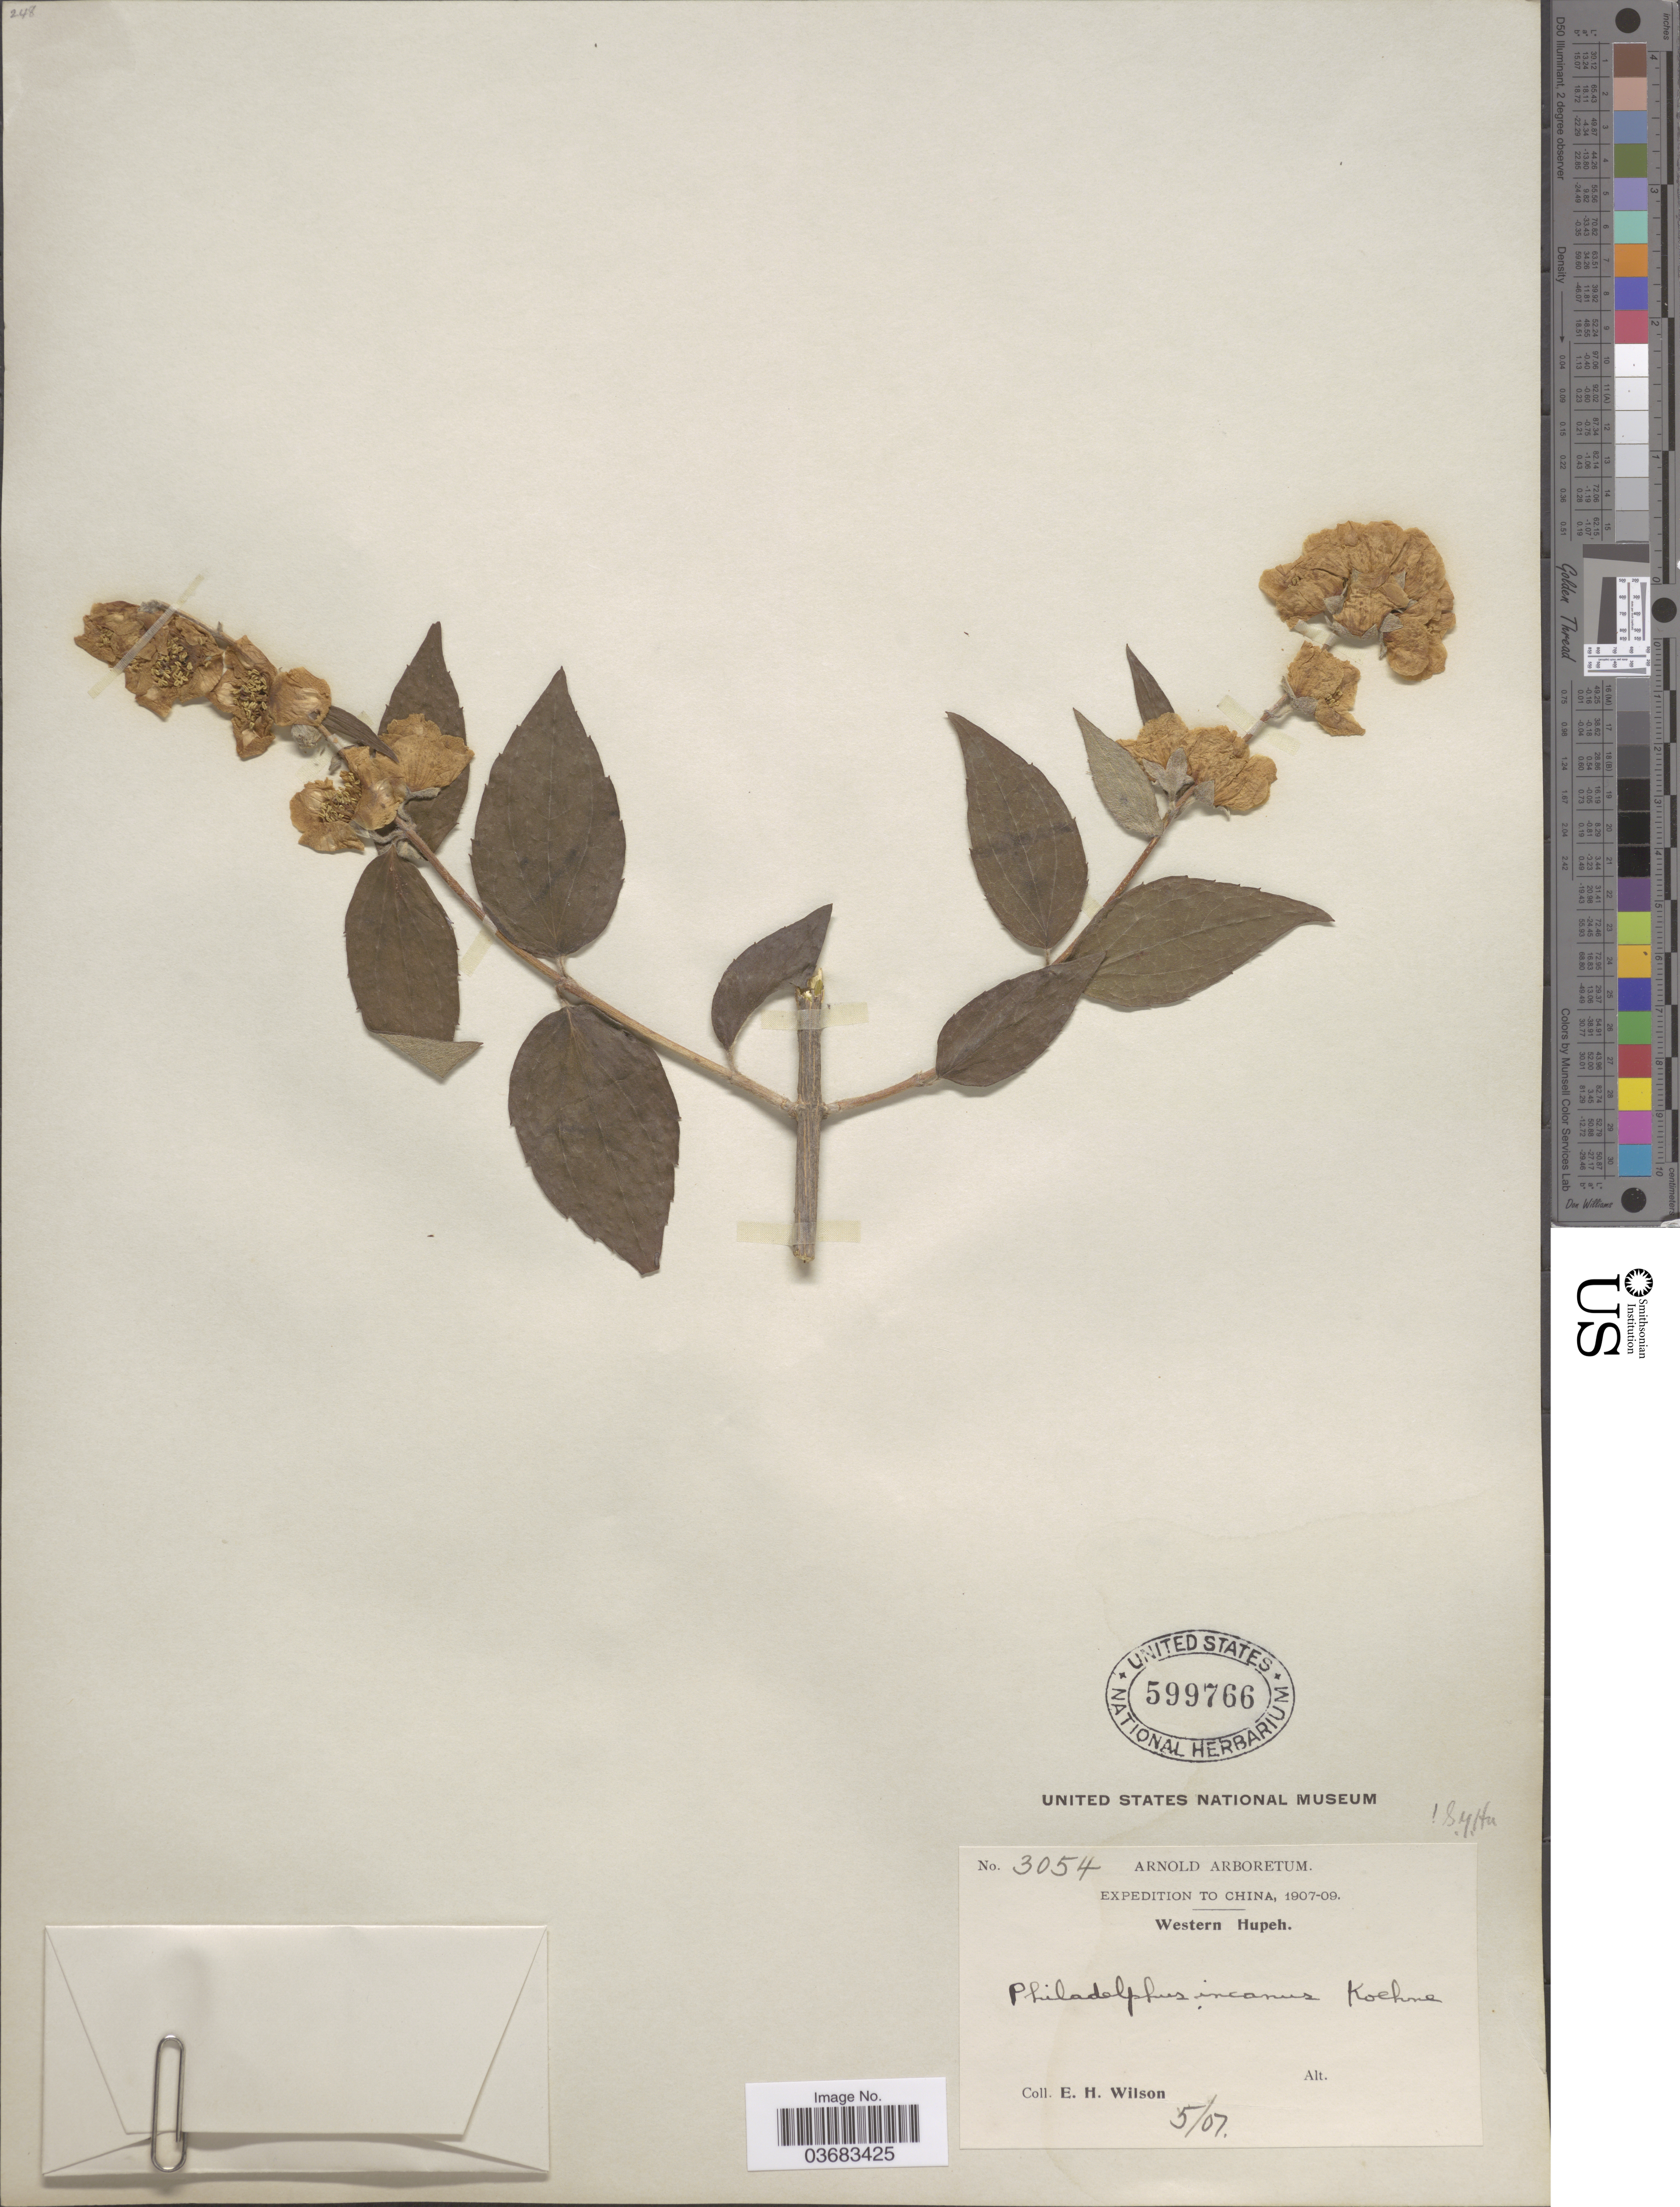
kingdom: Plantae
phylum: Tracheophyta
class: Magnoliopsida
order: Cornales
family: Hydrangeaceae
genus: Philadelphus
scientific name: Philadelphus incanus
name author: Koehne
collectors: E. Wilson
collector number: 3054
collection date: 1907-05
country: China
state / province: Hubei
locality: Expedition to China, 1907-09. Western Hupeh.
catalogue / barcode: US 599766